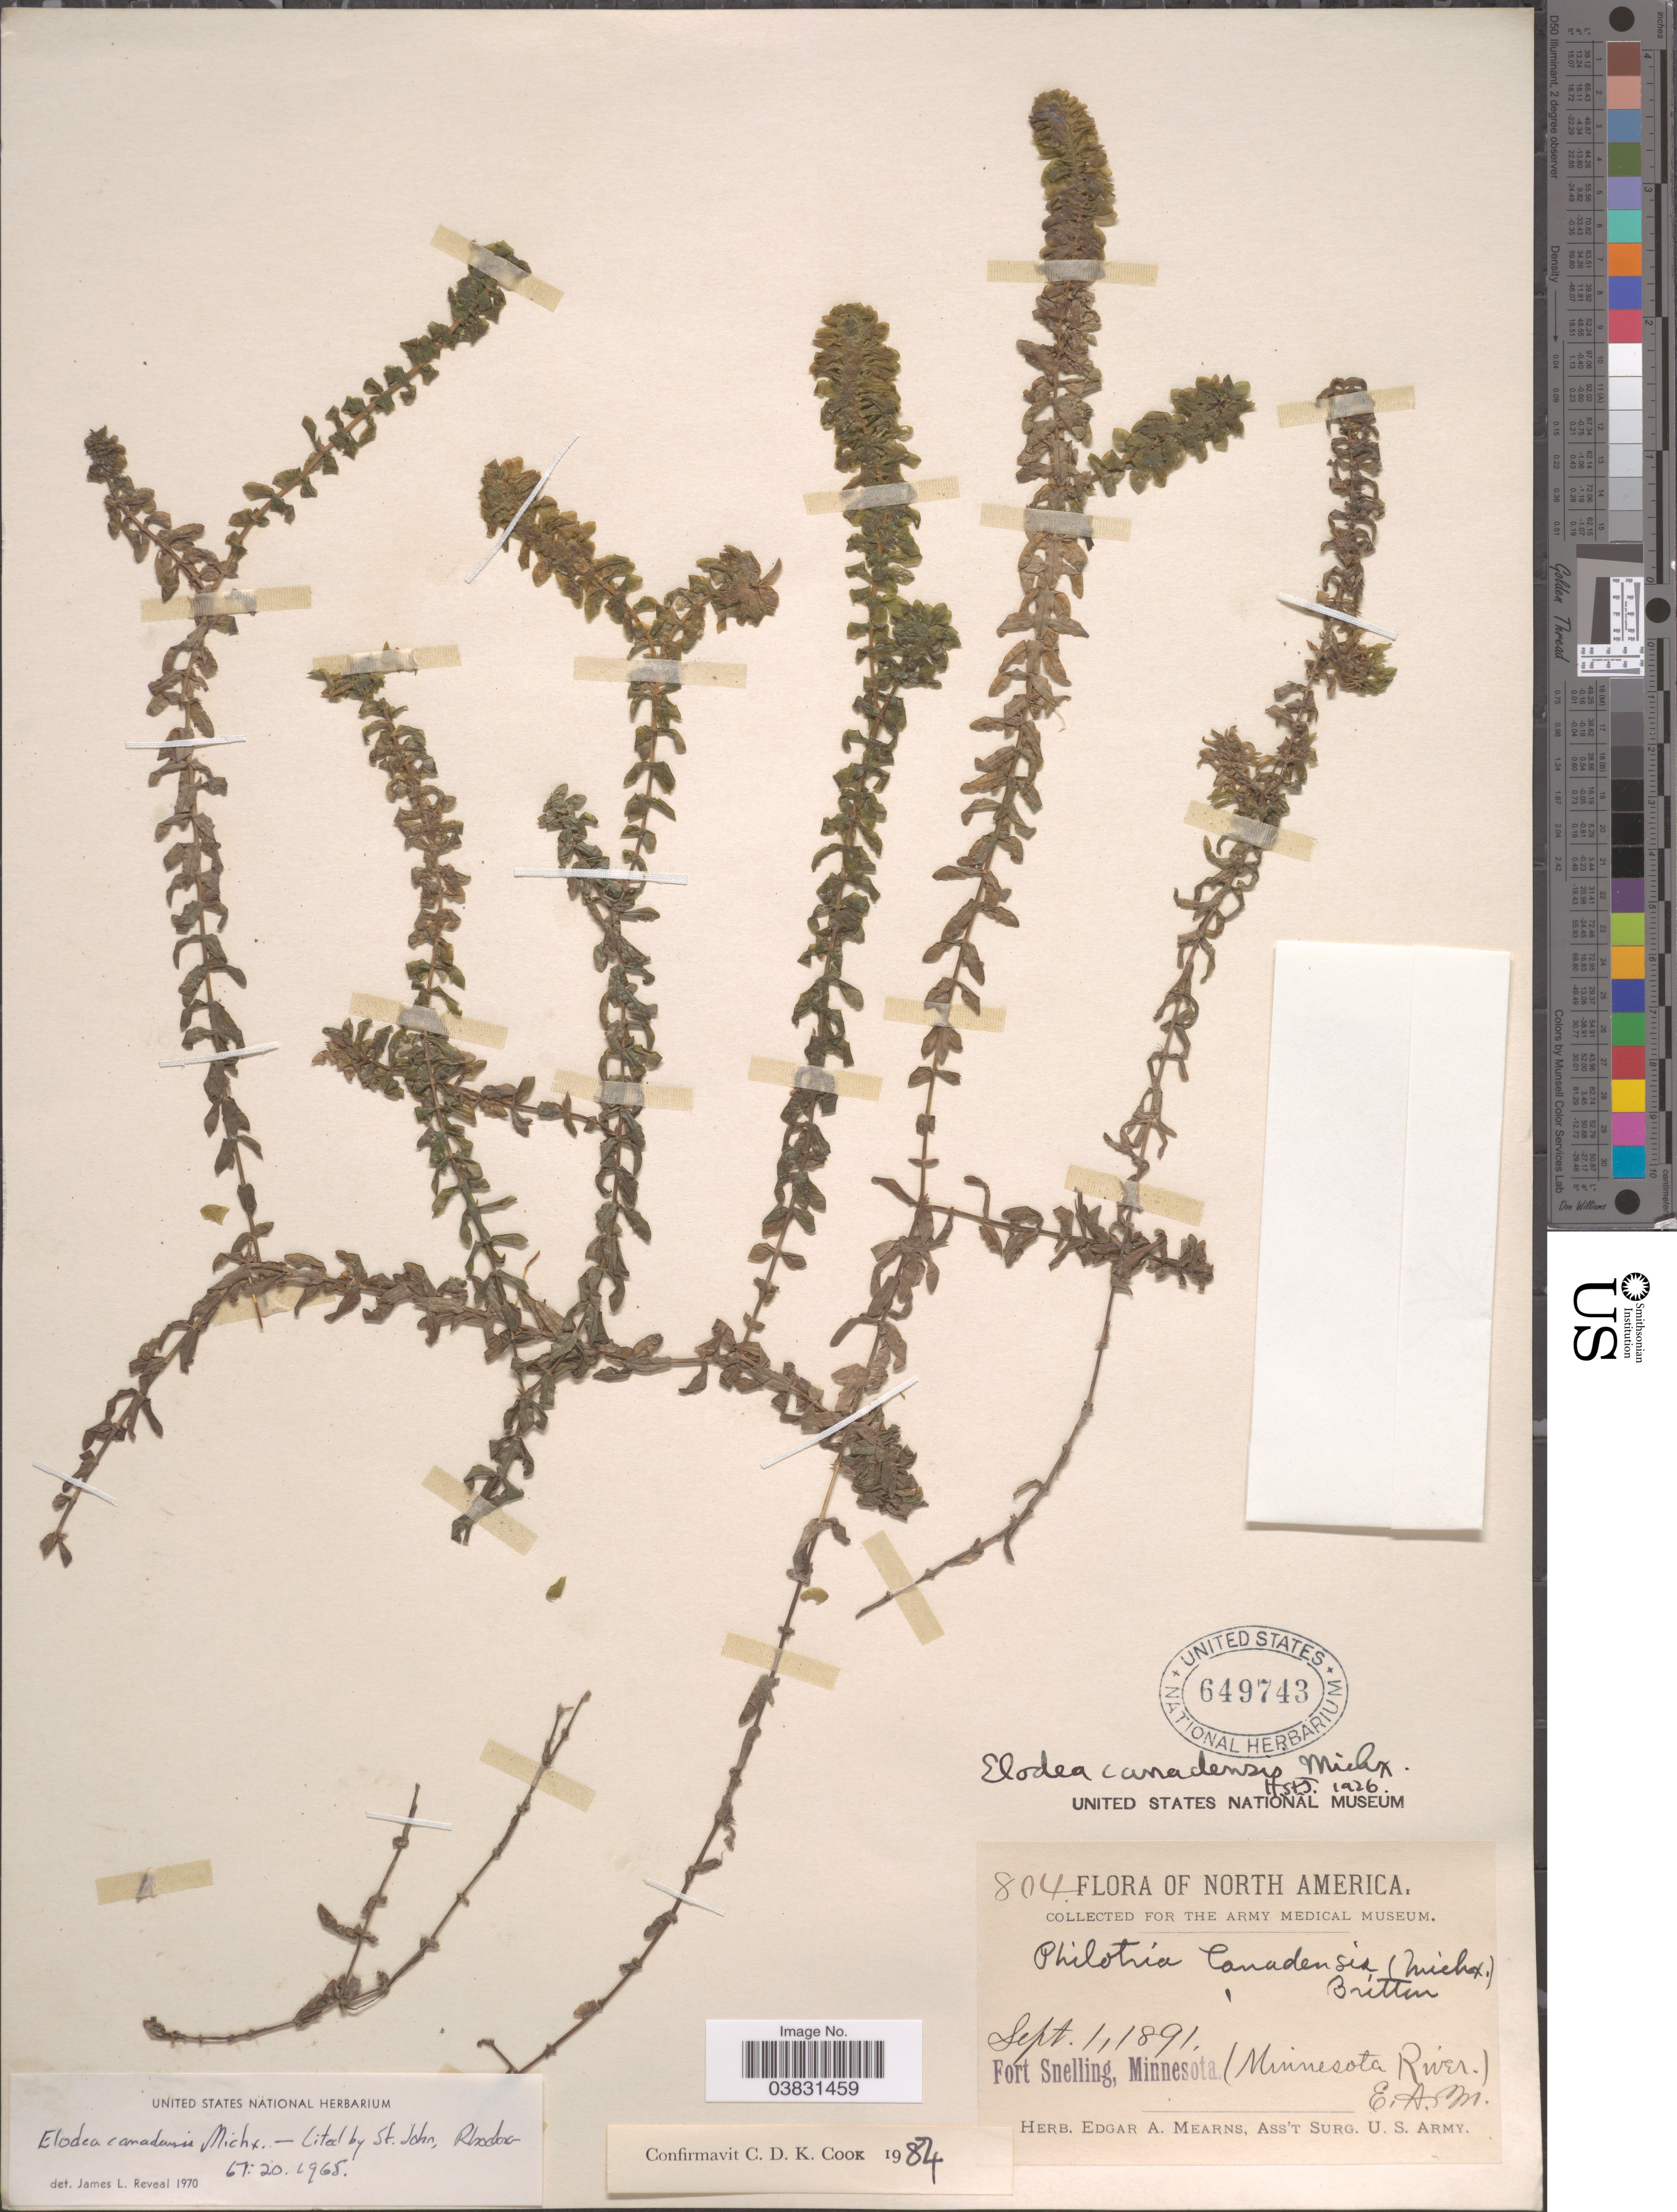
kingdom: Plantae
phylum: Tracheophyta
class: Liliopsida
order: Alismatales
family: Hydrocharitaceae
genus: Elodea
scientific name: Elodea canadensis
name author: Michx.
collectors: E. A. Mearns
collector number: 804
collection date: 1891-09-01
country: United States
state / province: Minnesota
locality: Fort Snelling. (Minnesota River).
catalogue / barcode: US 649743